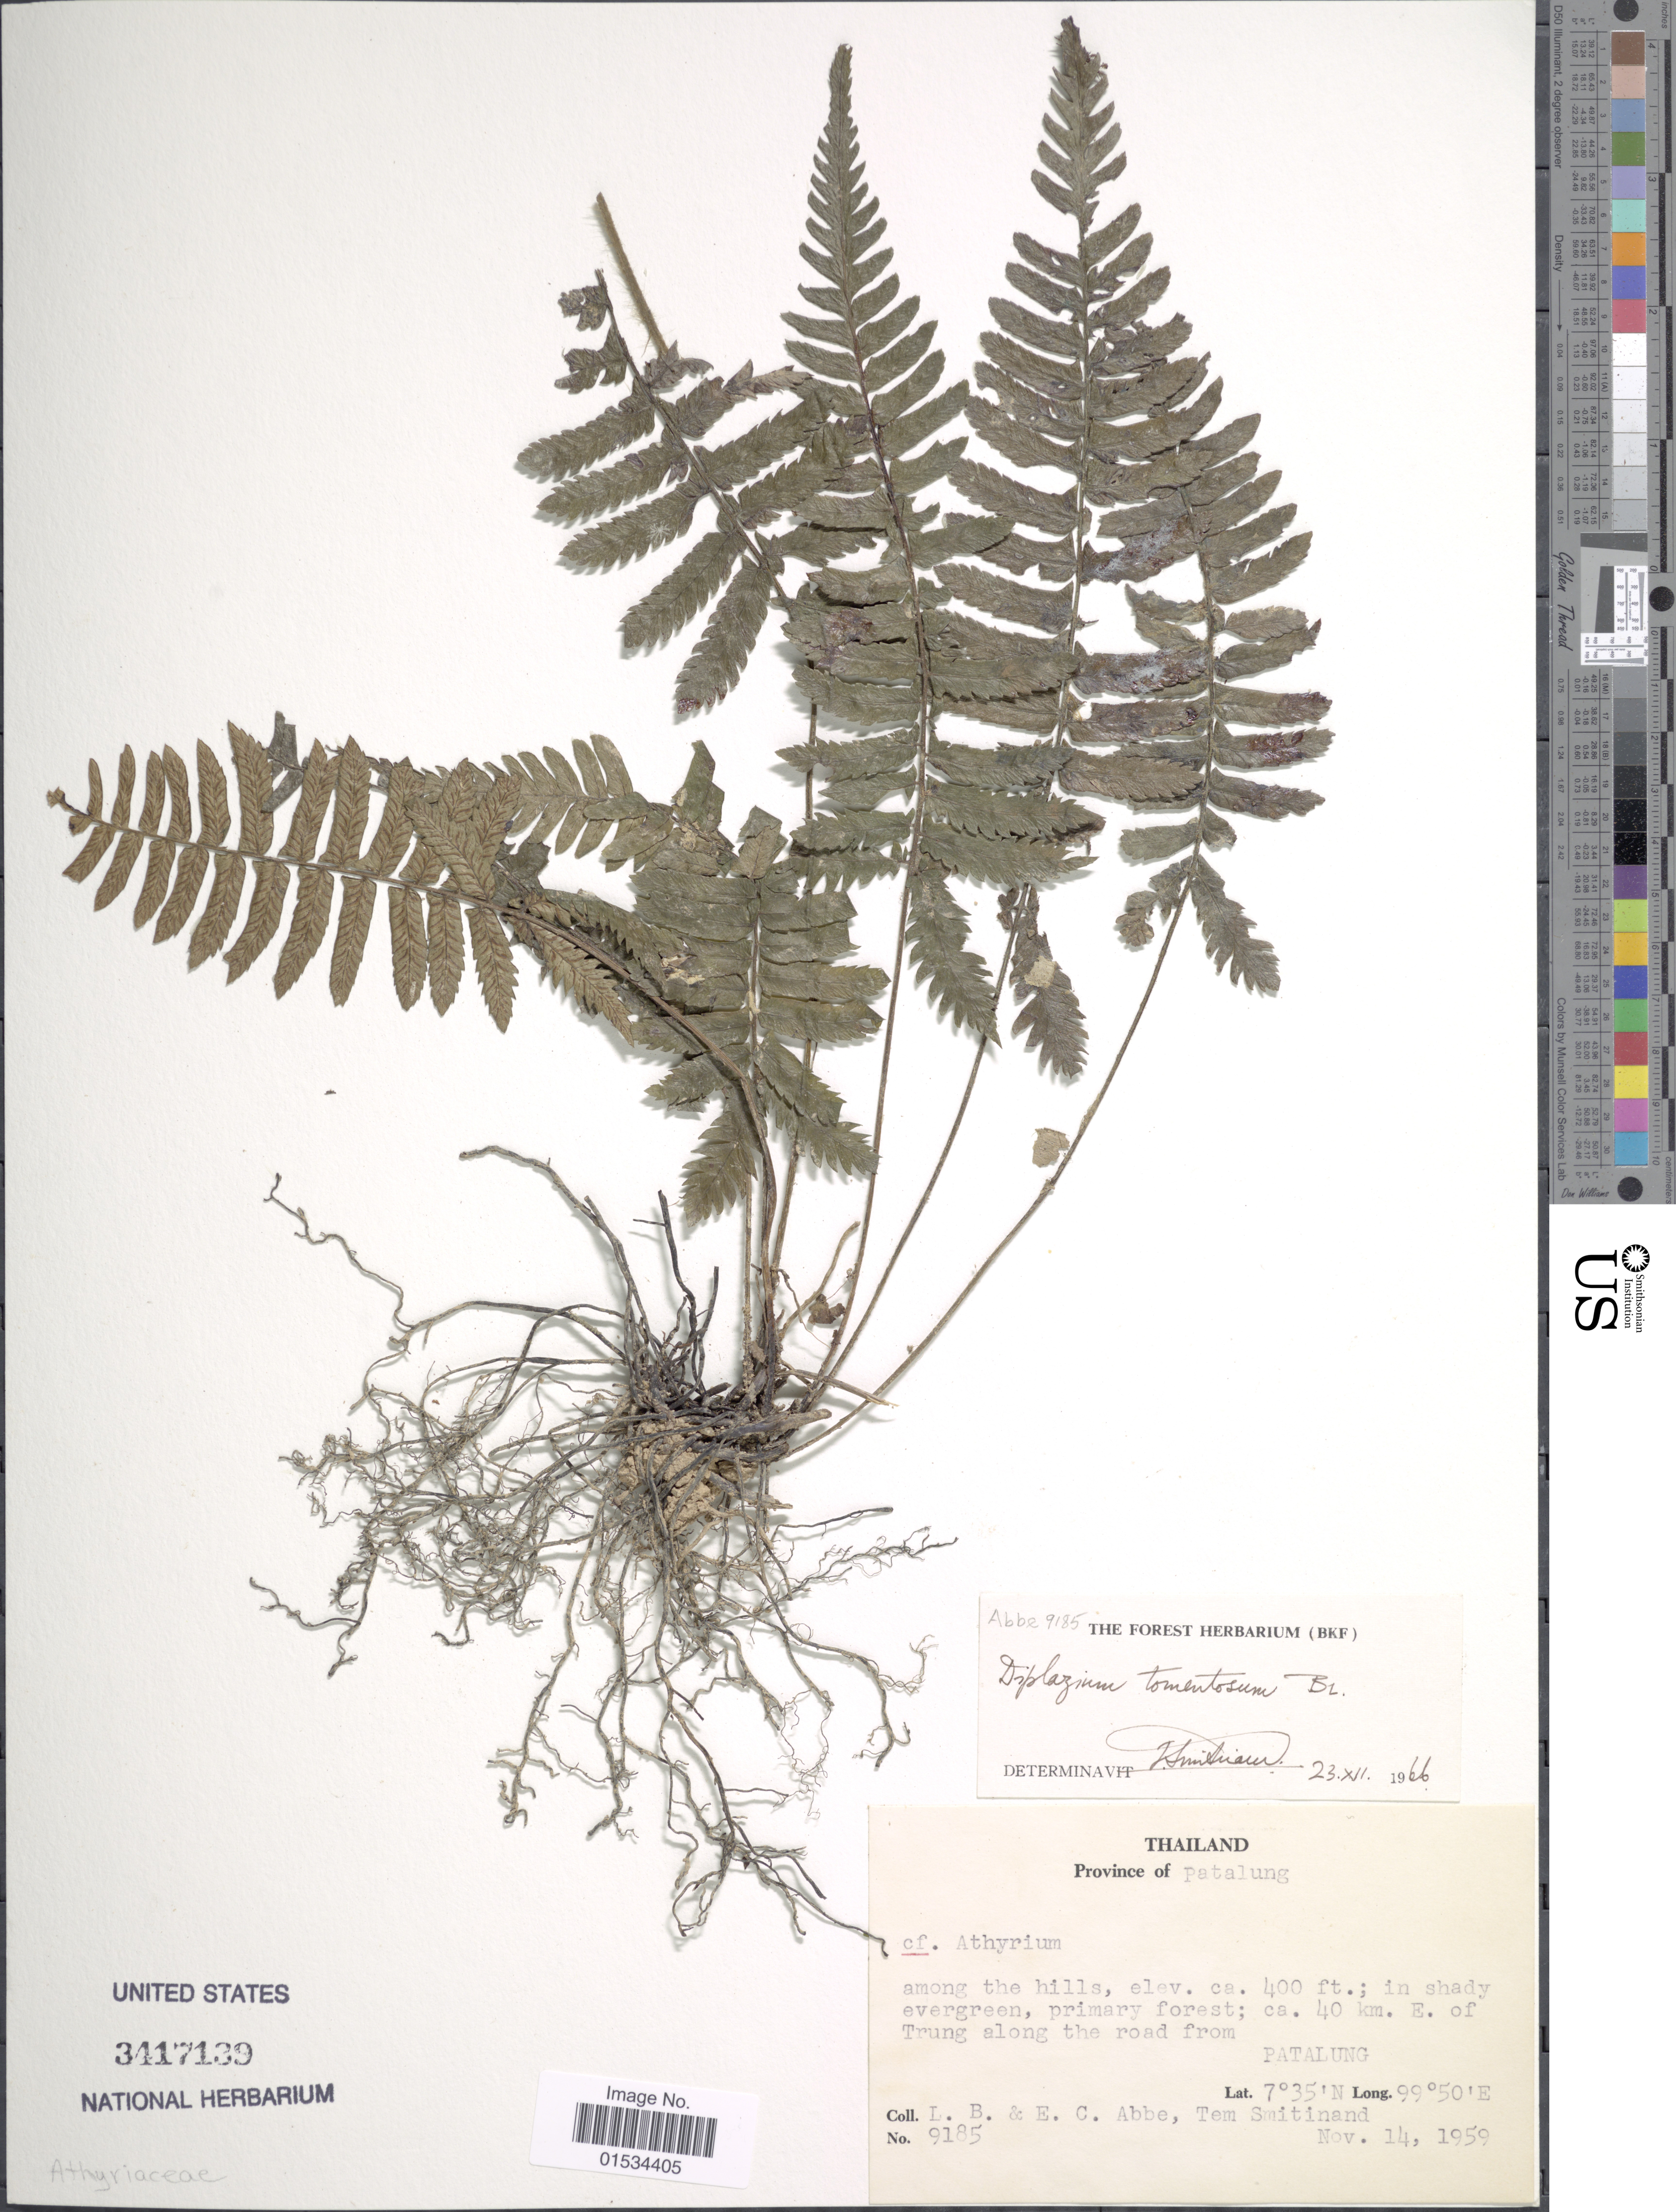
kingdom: Plantae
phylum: Tracheophyta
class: Polypodiopsida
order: Polypodiales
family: Athyriaceae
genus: Diplazium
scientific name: Diplazium tomentosum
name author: Blume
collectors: L. B. Abbe, E. C. Abbe & T. Smitinand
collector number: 9185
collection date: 1959-11-14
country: Thailand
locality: Province of Patalung, among the hills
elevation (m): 122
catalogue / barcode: US 3417139